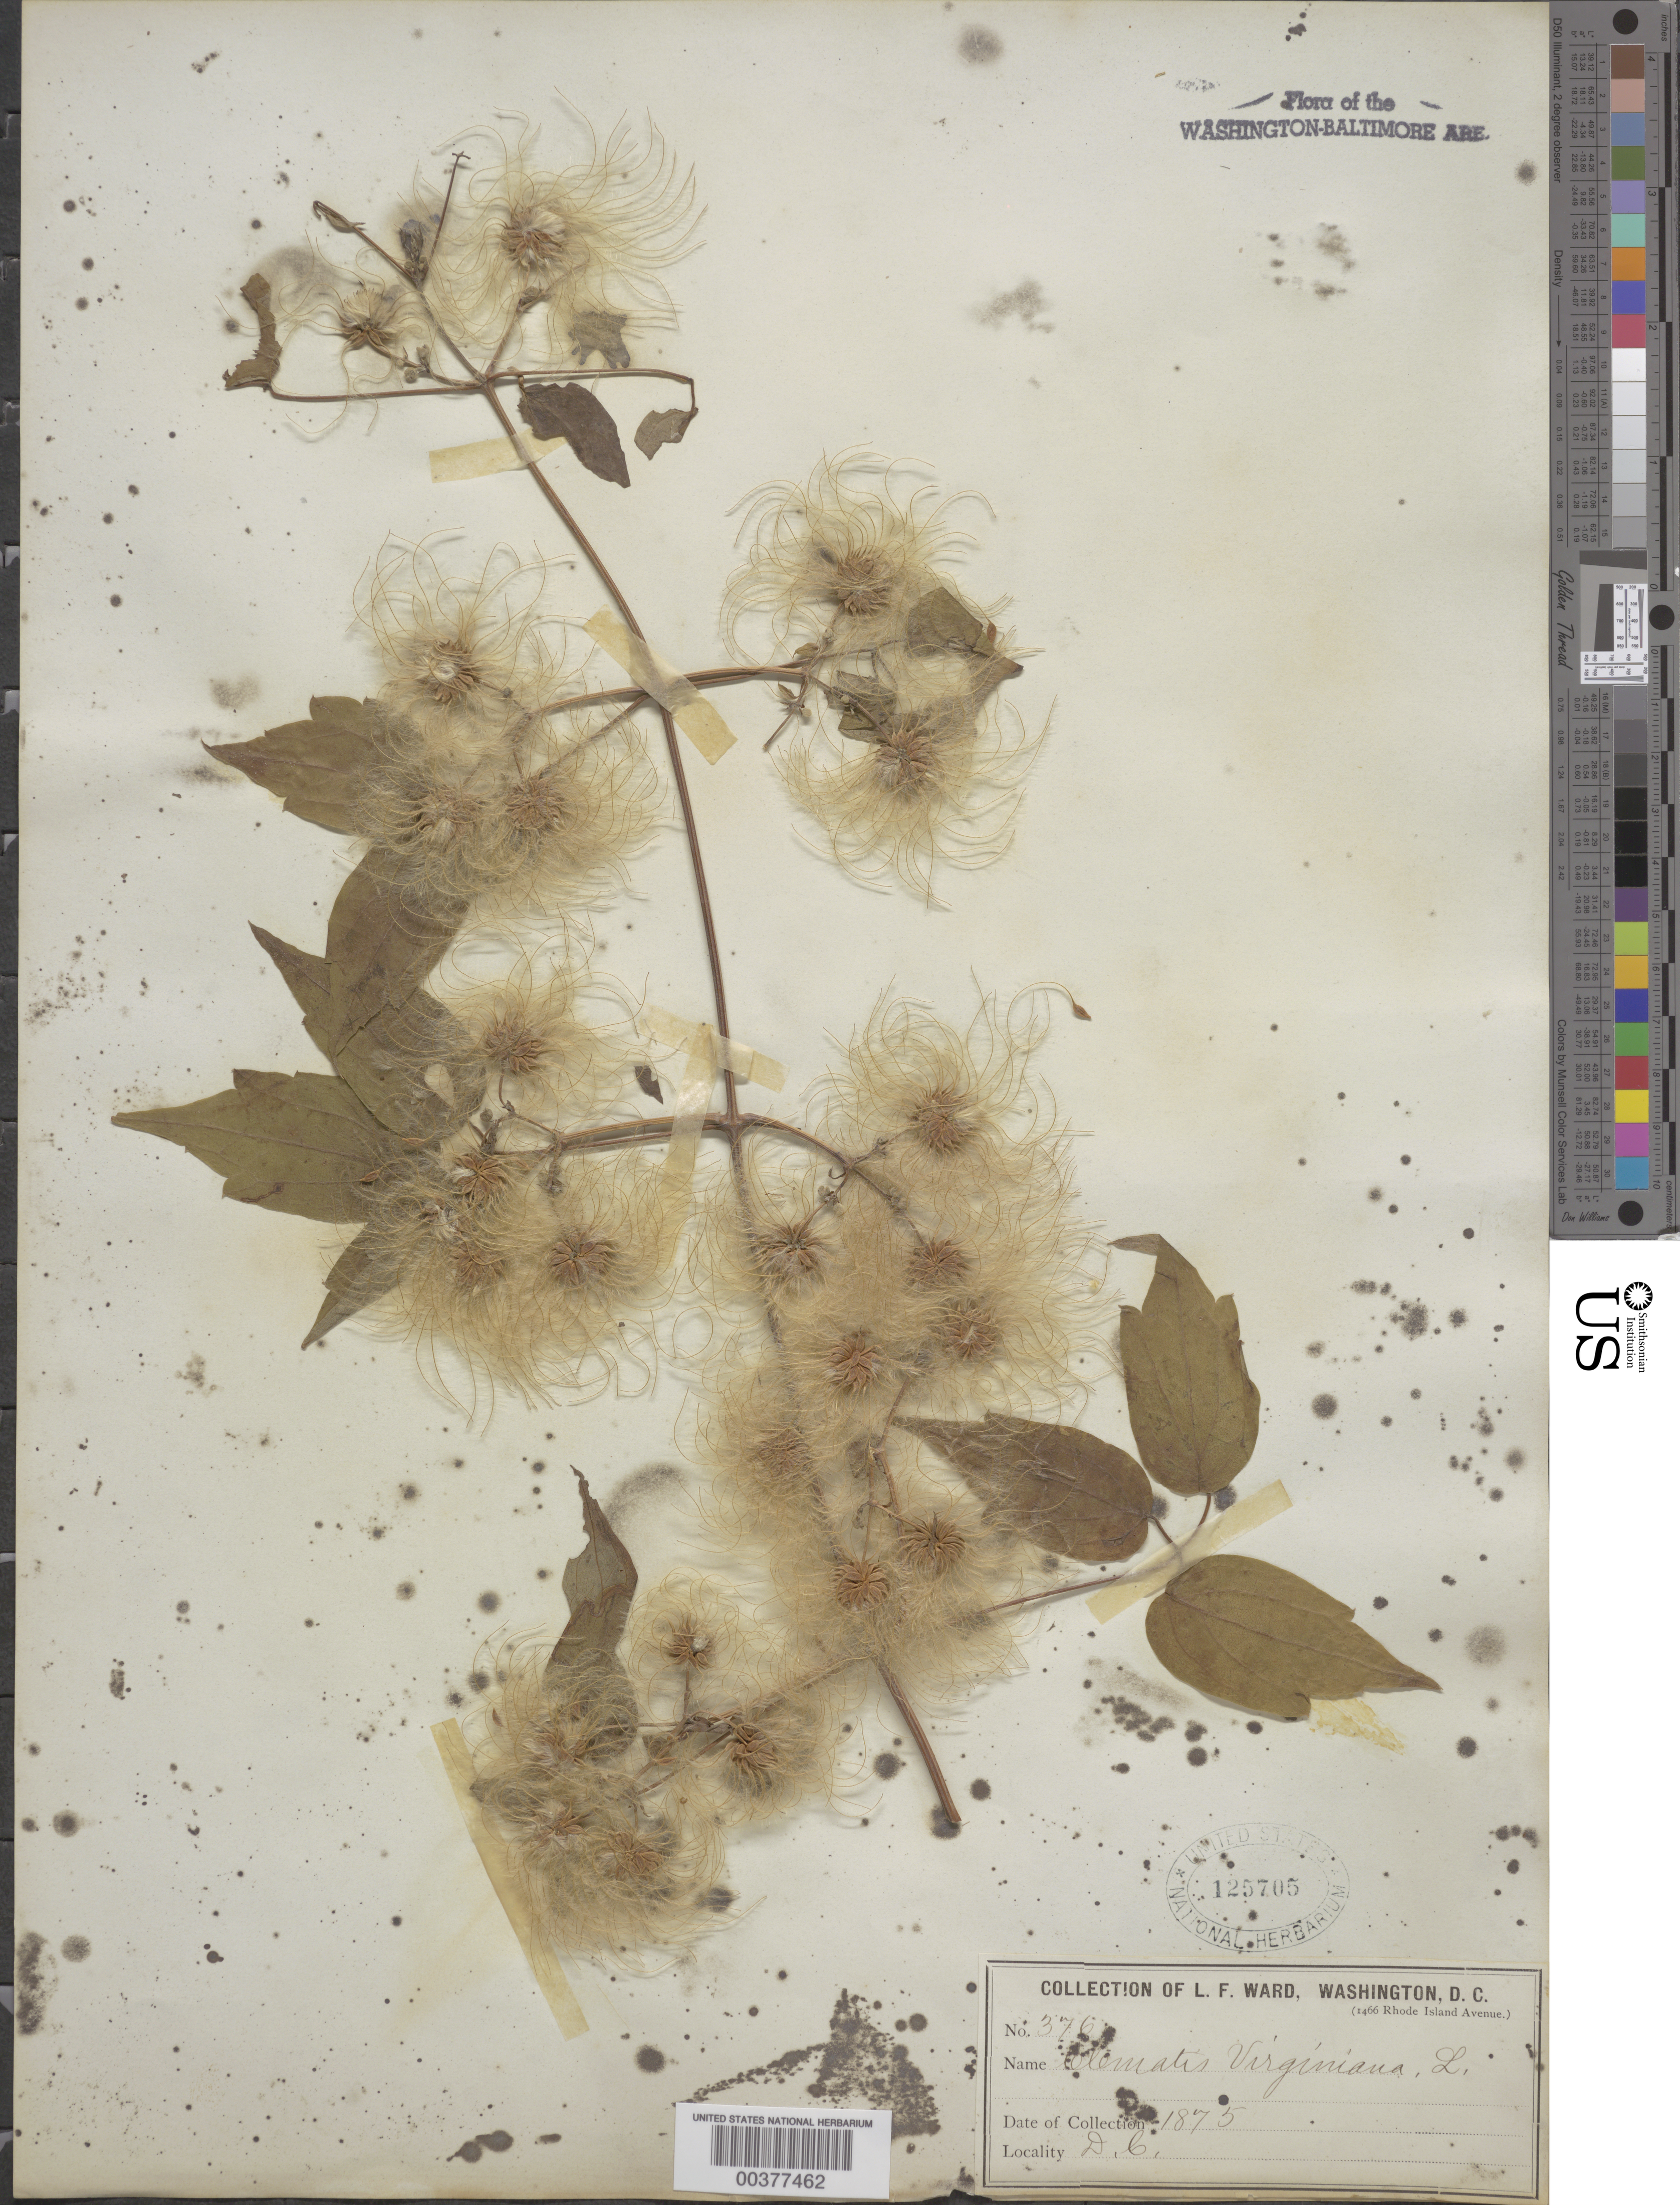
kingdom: Plantae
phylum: Tracheophyta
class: Magnoliopsida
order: Ranunculales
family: Ranunculaceae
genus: Clematis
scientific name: Clematis virginiana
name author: L.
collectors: L. F. Ward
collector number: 376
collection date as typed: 1875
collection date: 1875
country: United States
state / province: District of Columbia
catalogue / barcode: US 125705